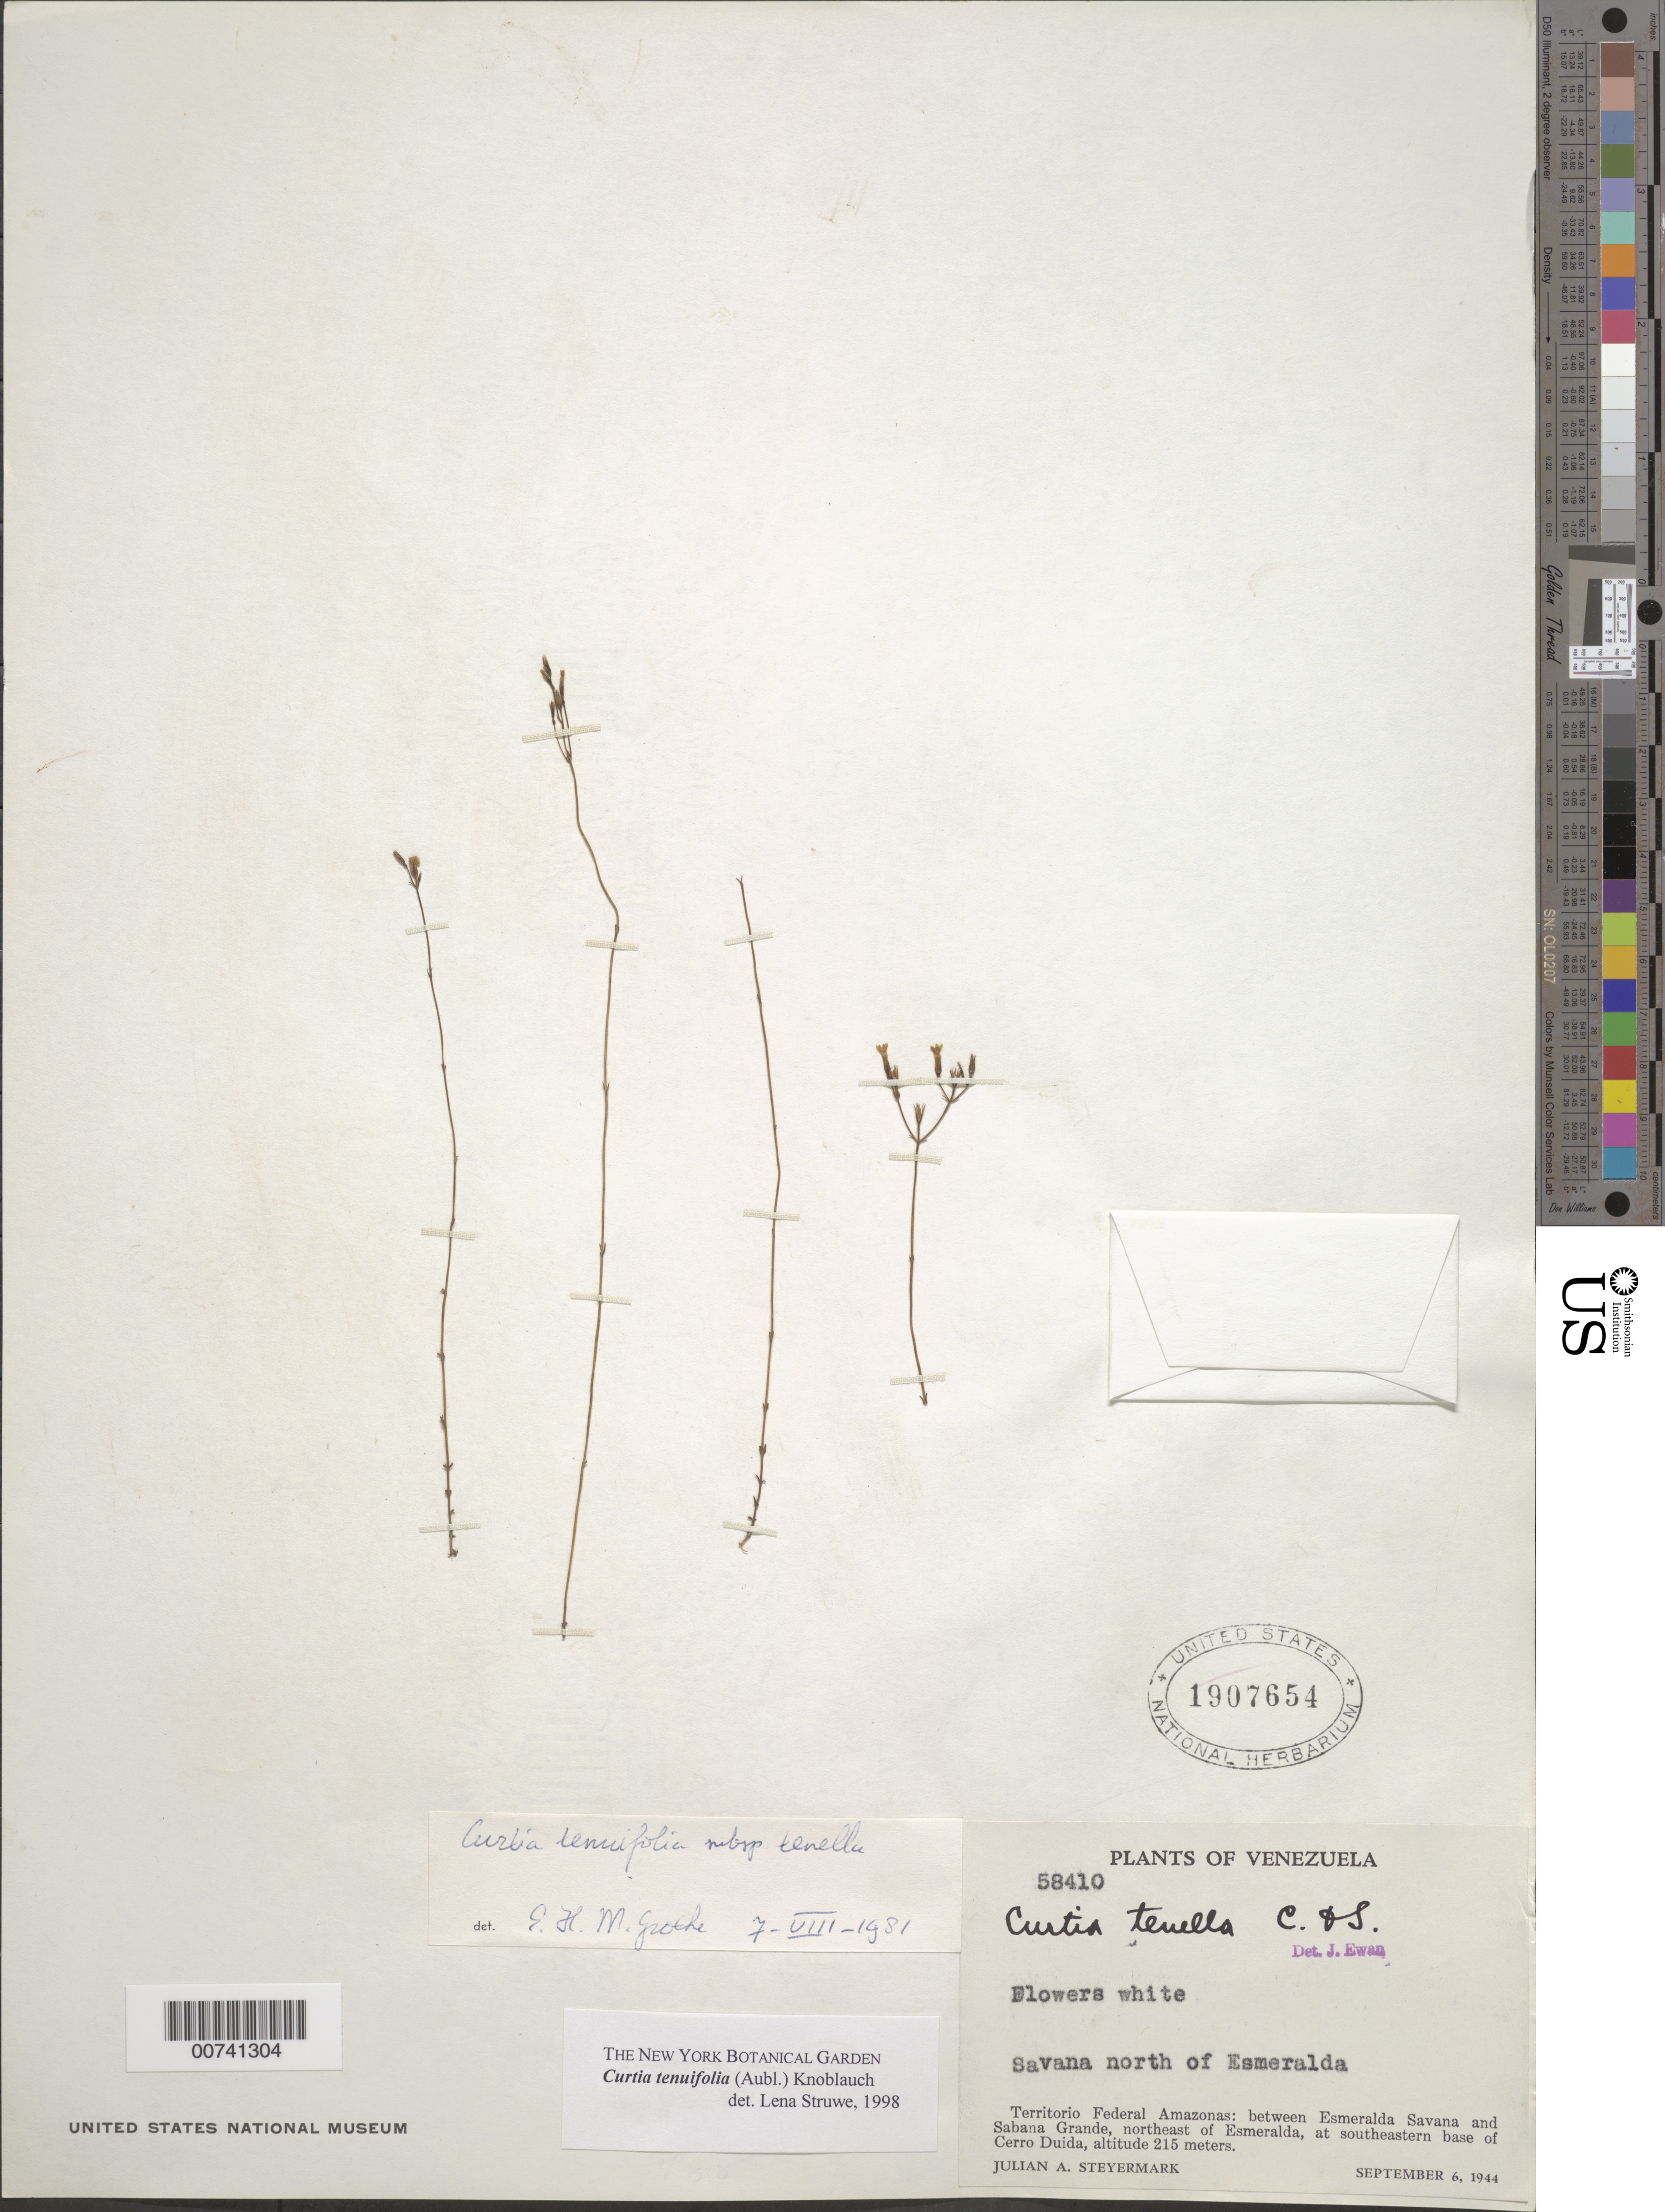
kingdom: Plantae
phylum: Tracheophyta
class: Magnoliopsida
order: Gentianales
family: Gentianaceae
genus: Curtia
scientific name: Curtia tenuifolia subsp. tenella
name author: (Mart.) E.H.M. Grothe & Maas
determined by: Struwe, L.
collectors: J. Steyermark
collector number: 58410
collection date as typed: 6-Sep-44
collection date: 1944-09-06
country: Venezuela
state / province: Amazonas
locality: Esmeralda Savanna to Sabana Grande; NE of Esmeralda; at SE base of Cerro Duida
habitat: Savanna north of Esmeralda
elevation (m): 215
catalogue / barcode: US 1907654